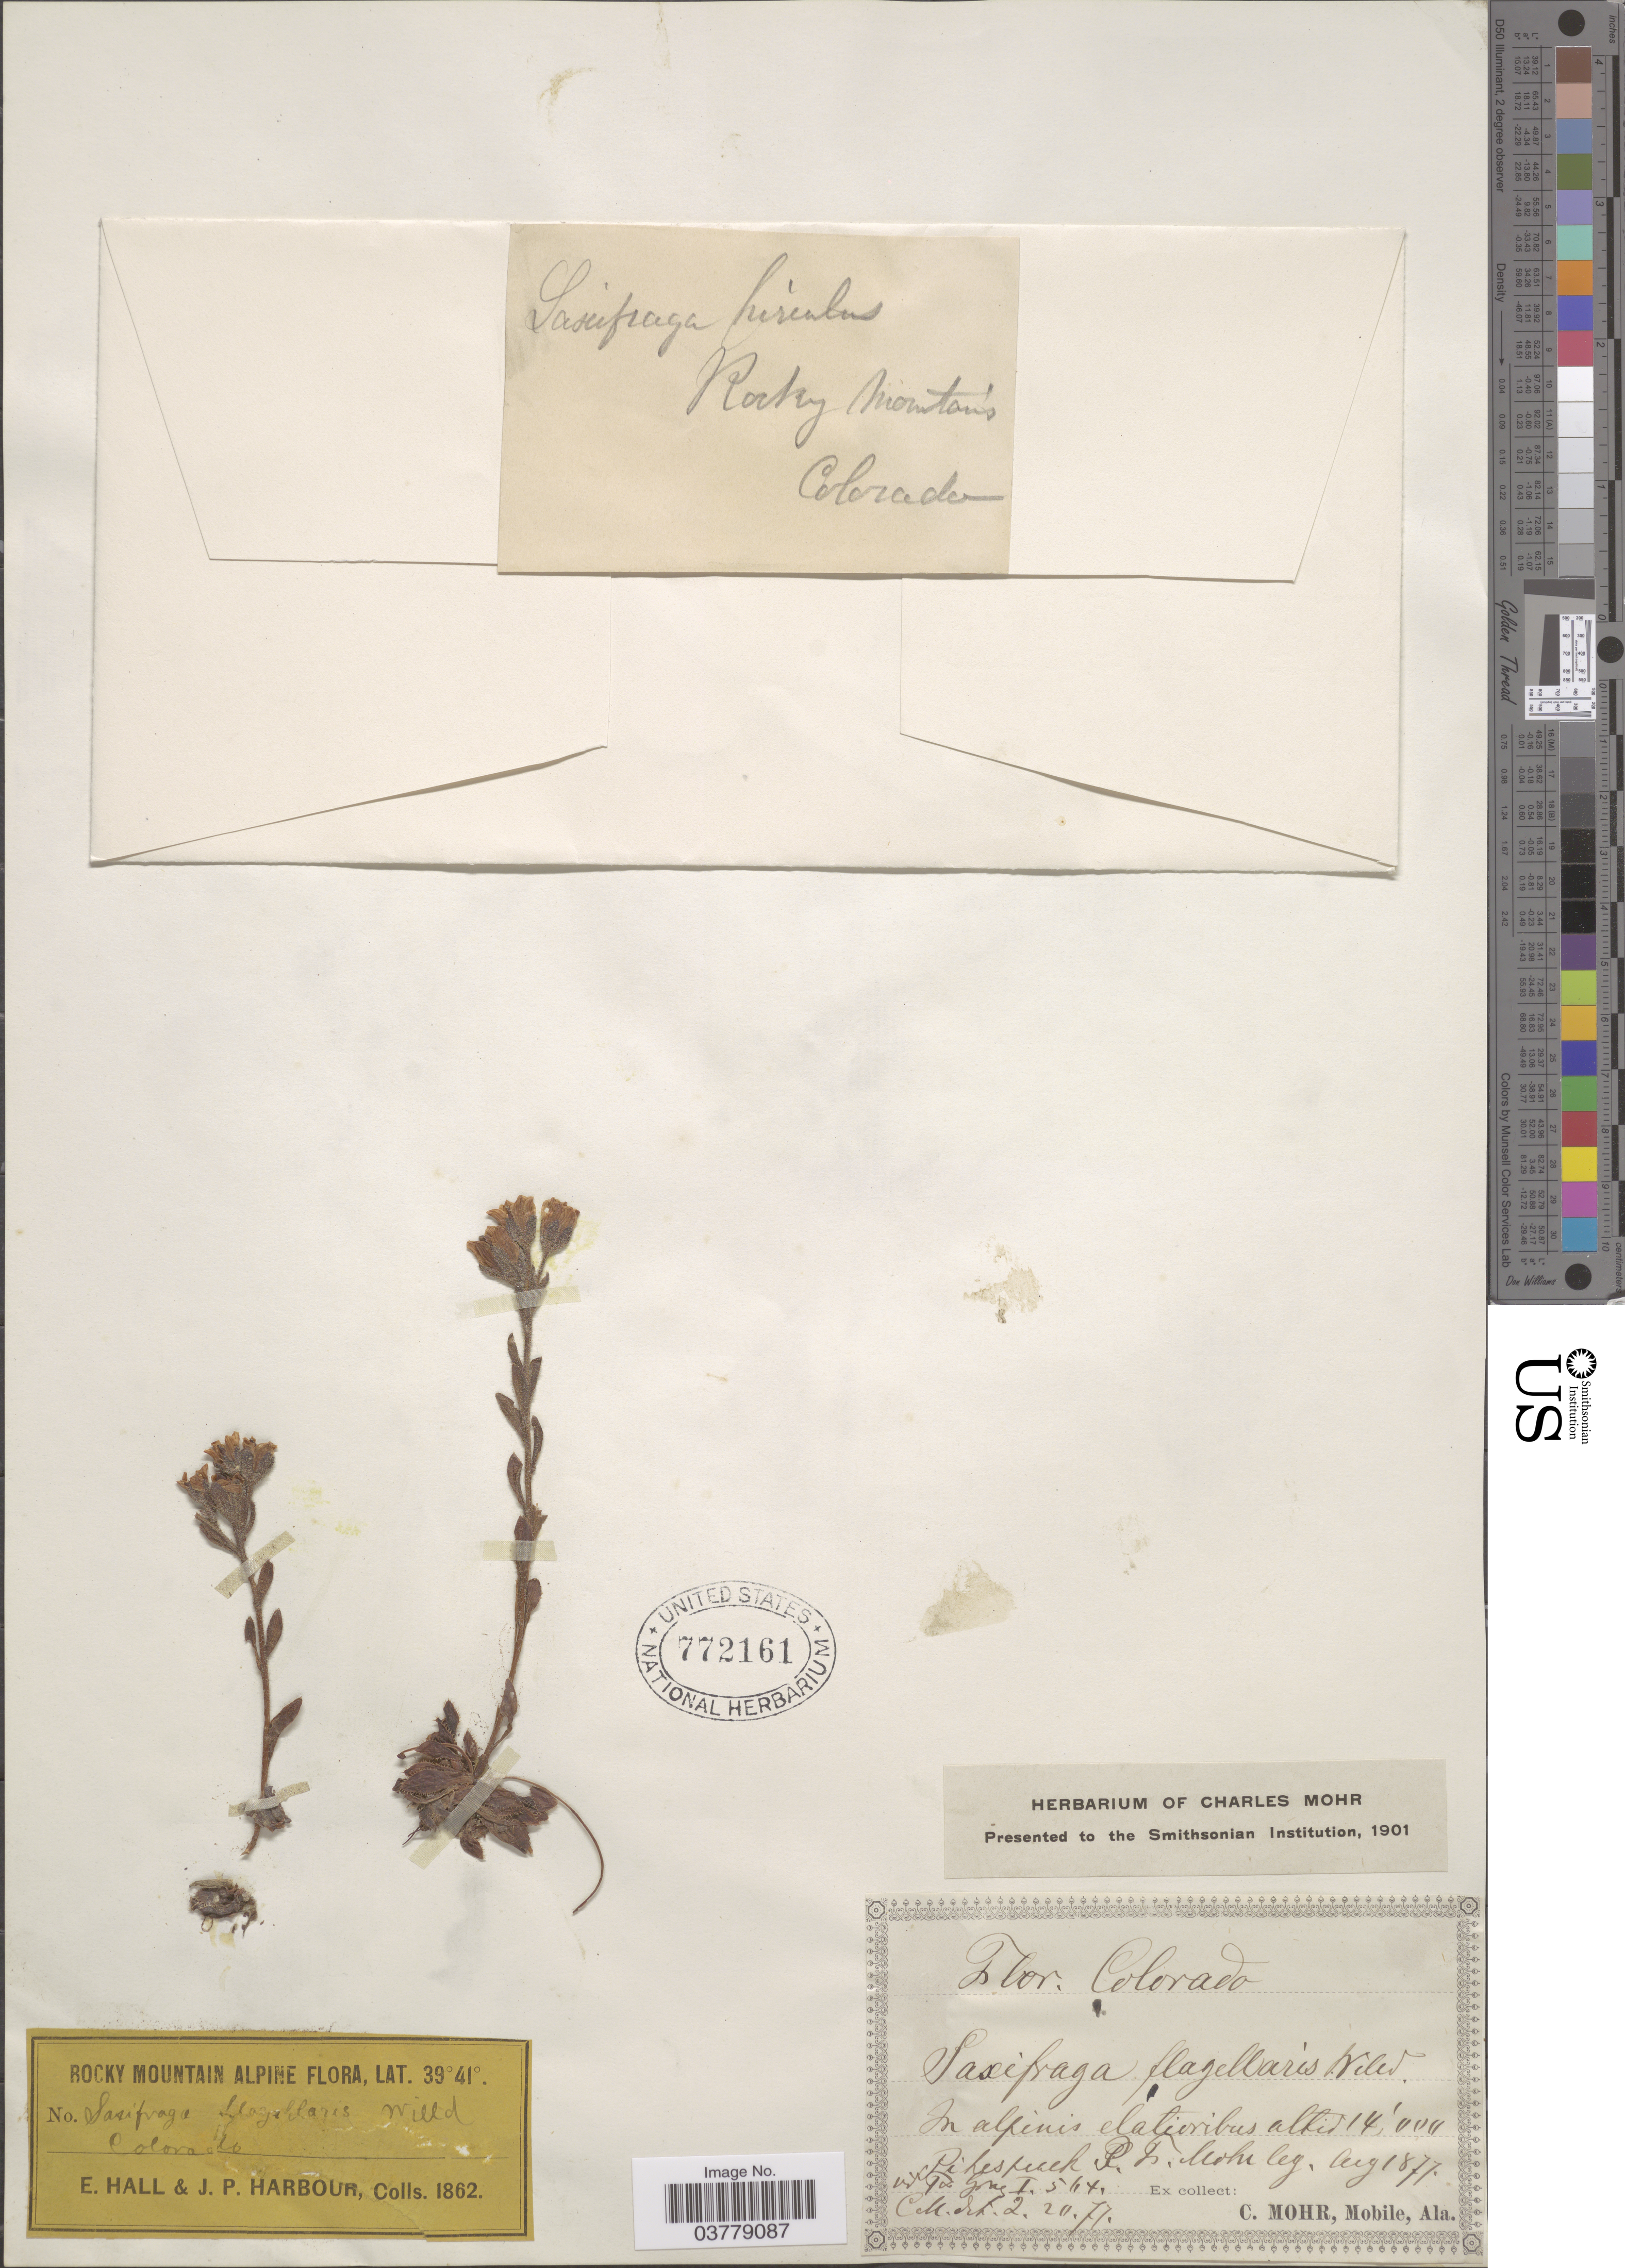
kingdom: Plantae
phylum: Tracheophyta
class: Magnoliopsida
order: Saxifragales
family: Saxifragaceae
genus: Saxifraga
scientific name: Saxifraga flagellaris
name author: Willd. ex Sternb.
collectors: P. F. Mohr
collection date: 1877-08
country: United States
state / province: Colorado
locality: Pikes Peak.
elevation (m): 4267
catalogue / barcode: US 772161-2